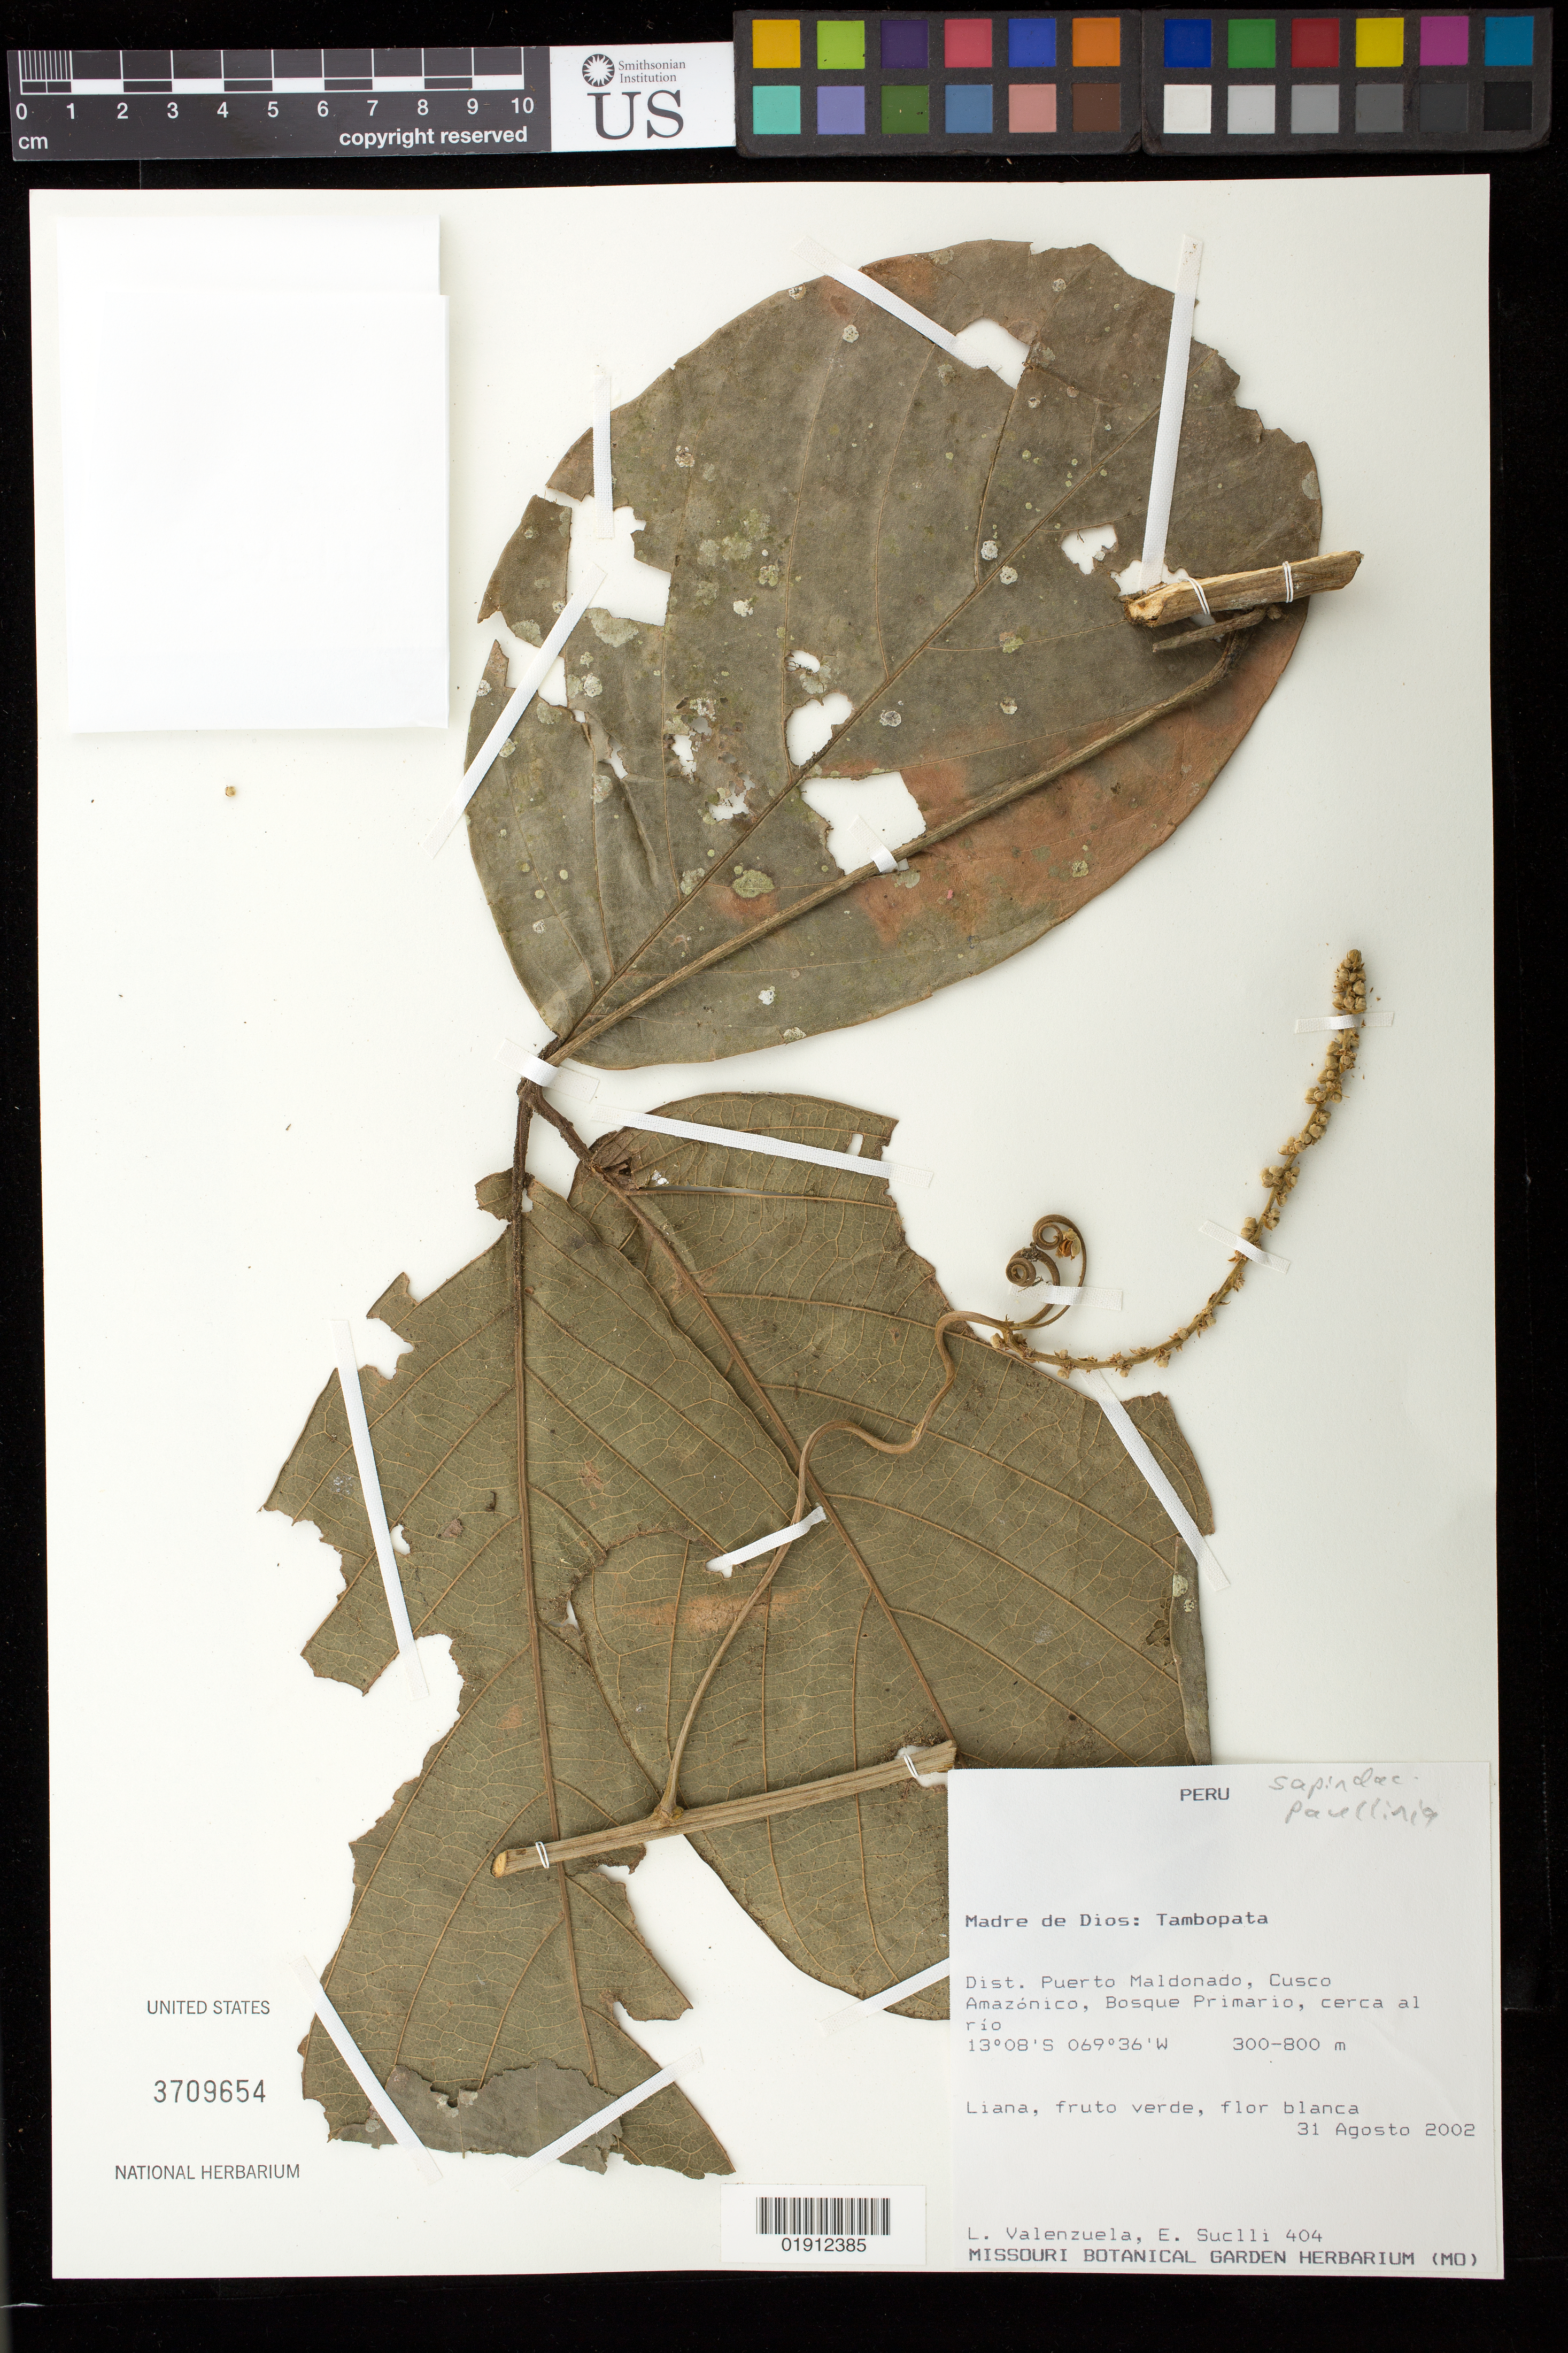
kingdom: Plantae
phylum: Tracheophyta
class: Magnoliopsida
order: Sapindales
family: Sapindaceae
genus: Paullinia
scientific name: Paullinia sp.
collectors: L. Valenzuela & E. Suclli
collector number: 404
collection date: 2002-08-31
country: Peru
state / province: Madre de Dios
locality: Tambopata. Dist. Puerto Maldonado, Cusco Amazónico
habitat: Bosque primario, cerca al río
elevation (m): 300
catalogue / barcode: US 3709654